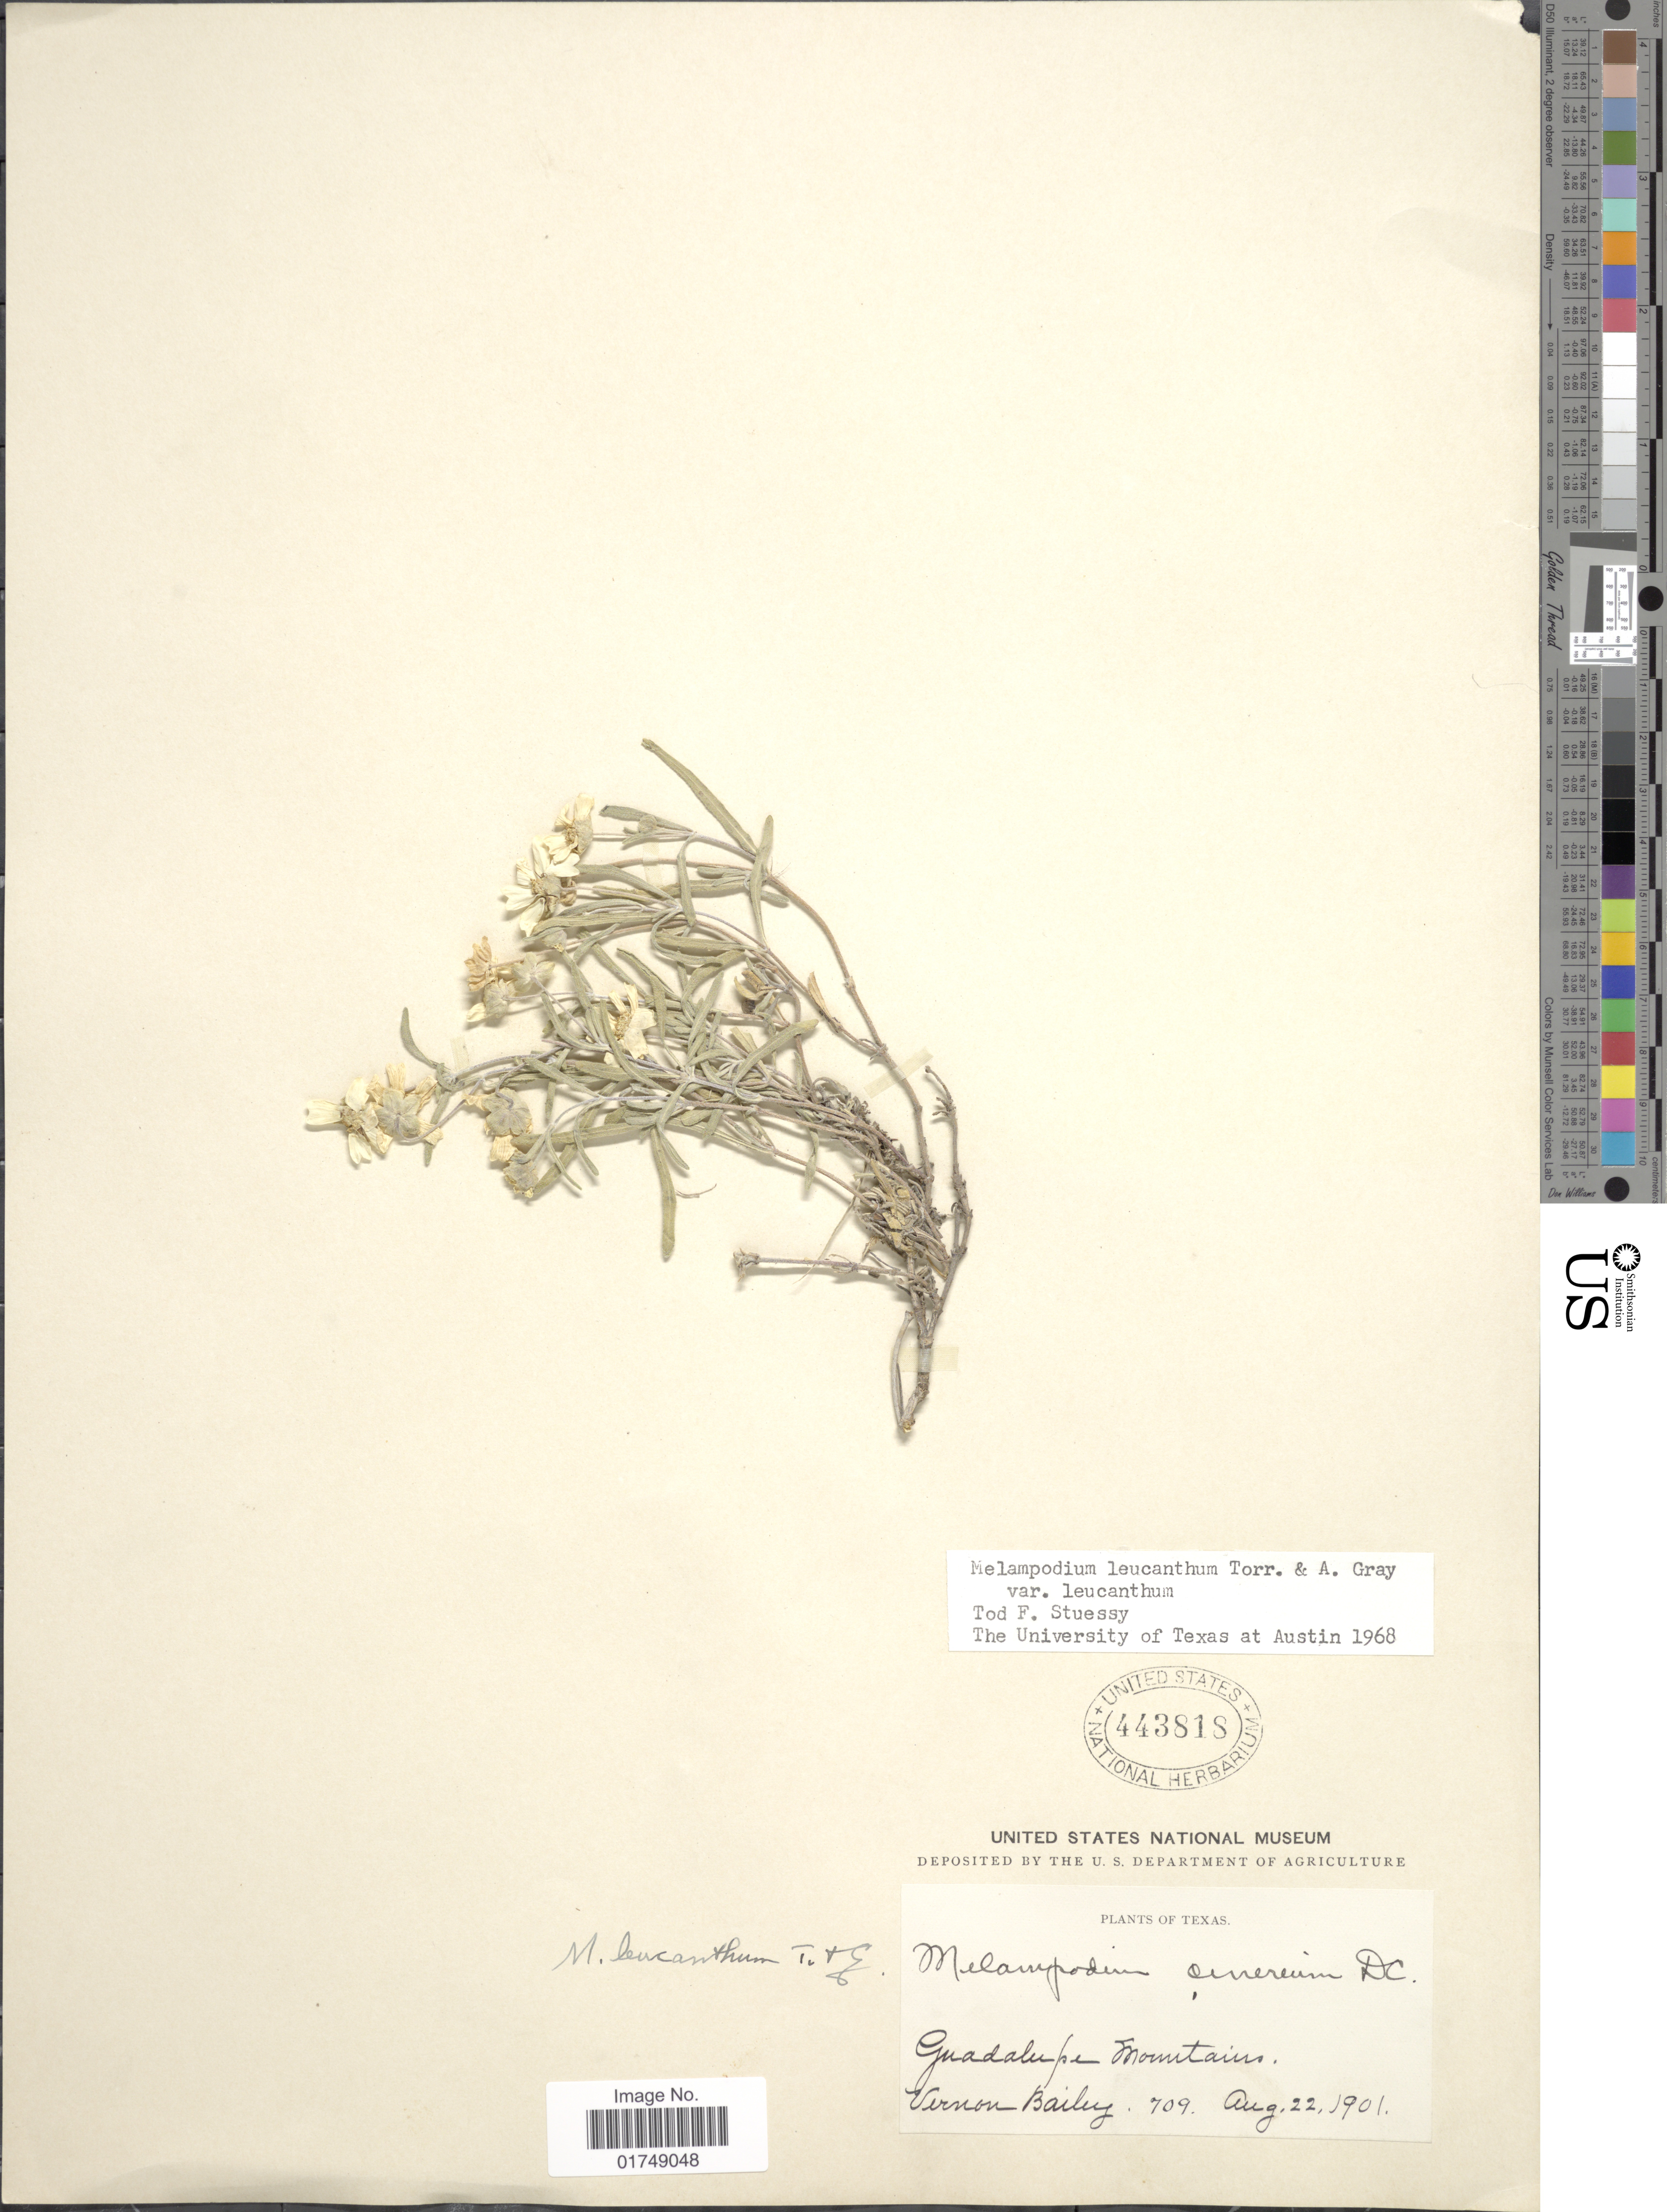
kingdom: Plantae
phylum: Tracheophyta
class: Magnoliopsida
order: Asterales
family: Asteraceae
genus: Melampodium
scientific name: Melampodium leucanthum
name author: Torr. & A. Gray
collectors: V. O. Bailey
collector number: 709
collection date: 1901-08-22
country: United States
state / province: Texas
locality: Guadalupe Mountains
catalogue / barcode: US 443818